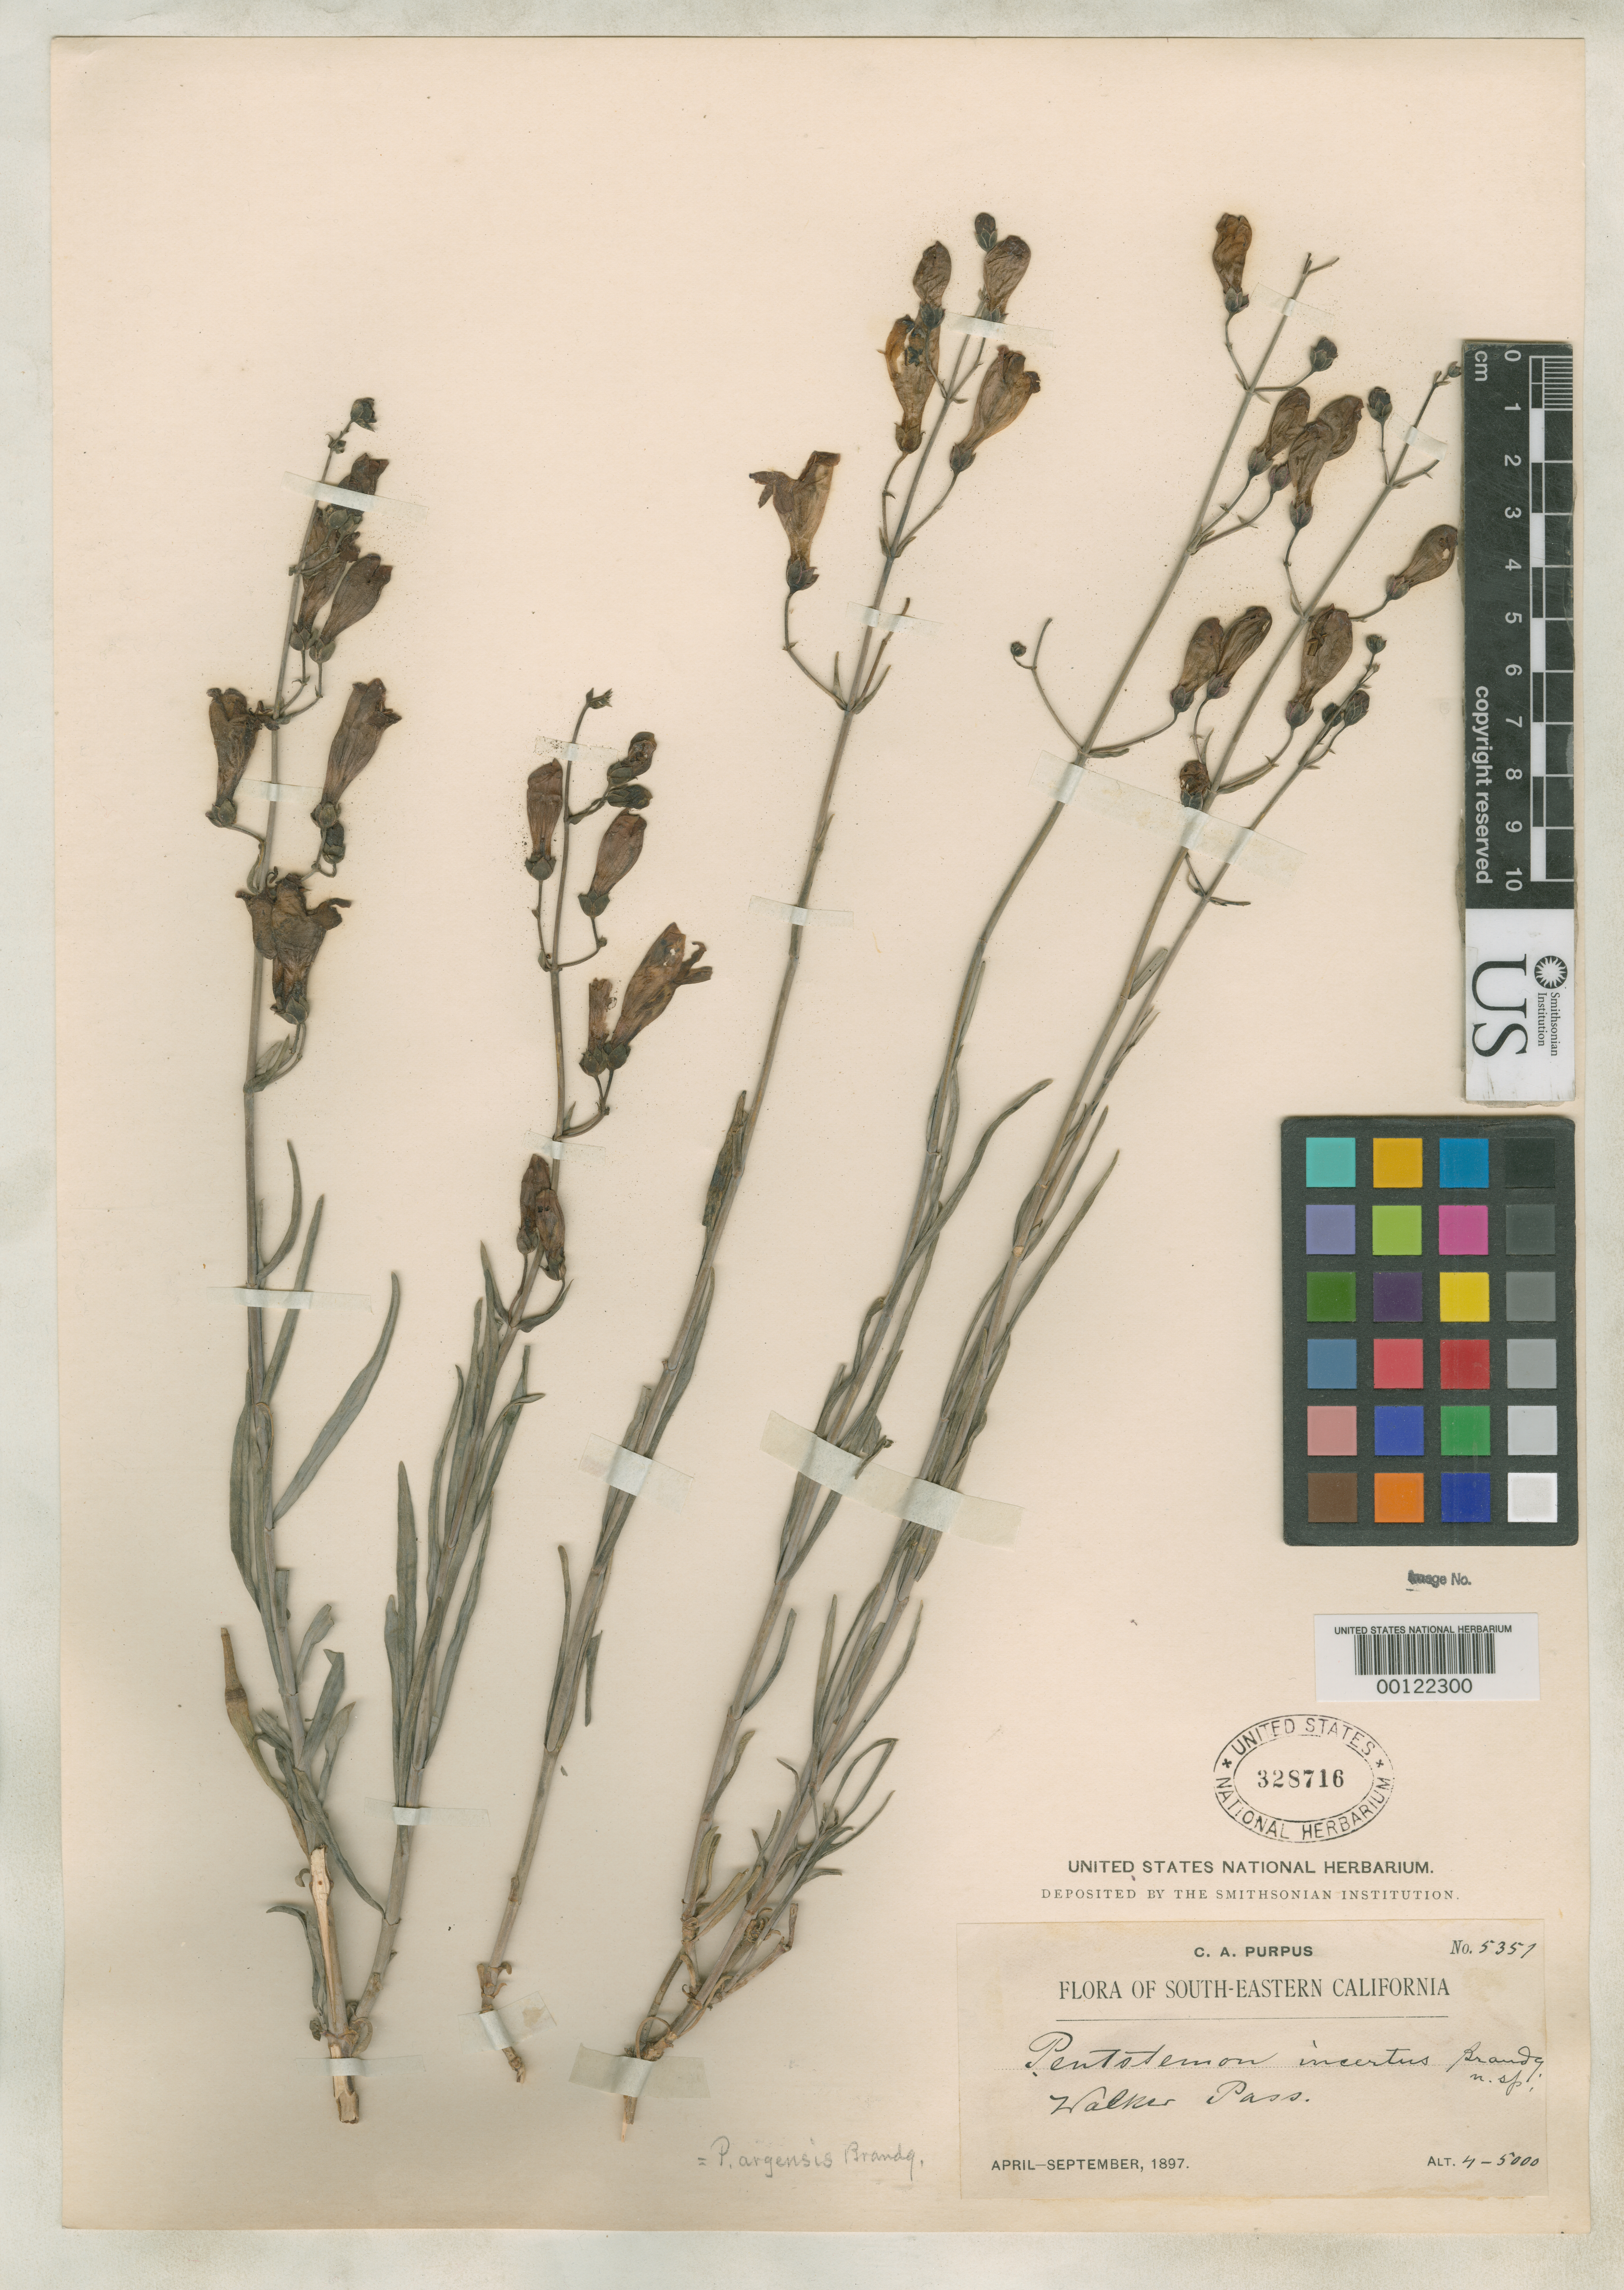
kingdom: Plantae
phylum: Tracheophyta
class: Magnoliopsida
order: Lamiales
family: Plantaginaceae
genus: Penstemon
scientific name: Penstemon incertus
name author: Brandegee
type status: Syntype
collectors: C. A. Purpus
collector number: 5351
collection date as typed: Apr 1897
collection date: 1897-04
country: United States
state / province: California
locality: Walker Pass.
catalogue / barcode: US 328716